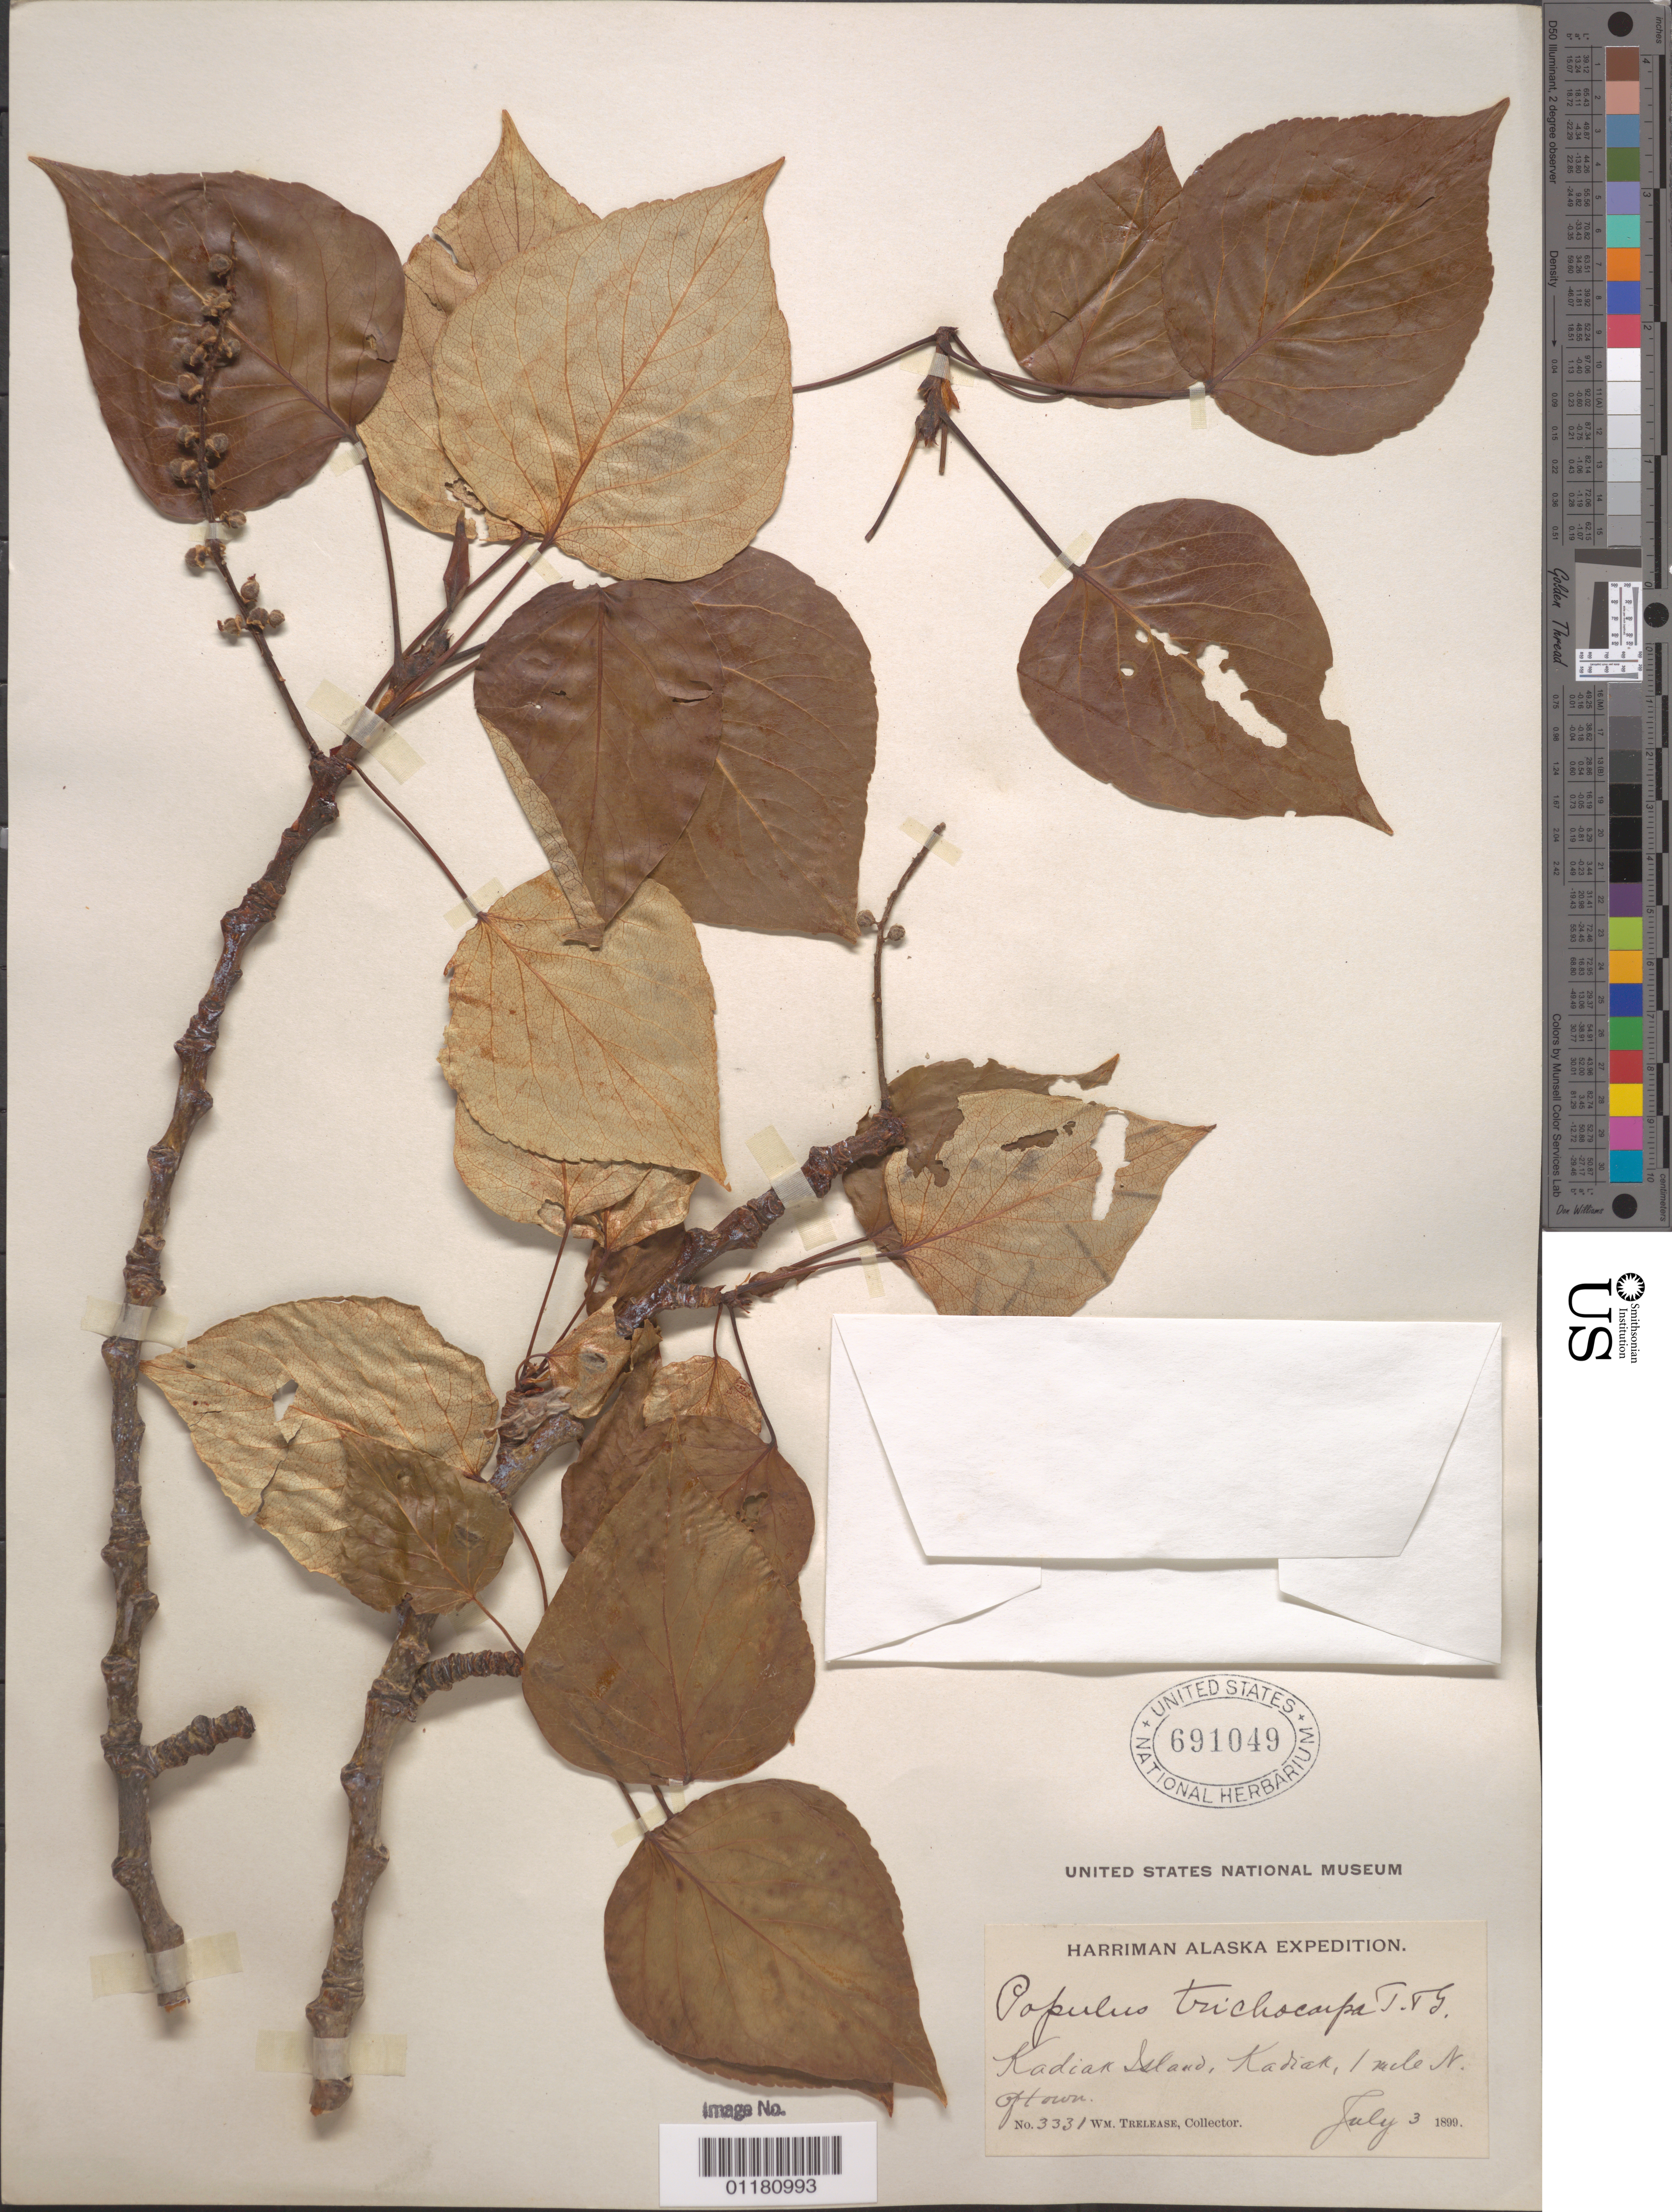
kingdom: Plantae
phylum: Tracheophyta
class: Magnoliopsida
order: Malpighiales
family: Salicaceae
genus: Populus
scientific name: Populus trichocarpa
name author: Torr. & A. Gray ex W. Hook.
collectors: W. Trelease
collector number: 3331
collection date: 1899-07-03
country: United States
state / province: Alaska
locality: Kadiak Island, Kadiak.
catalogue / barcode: US 691049